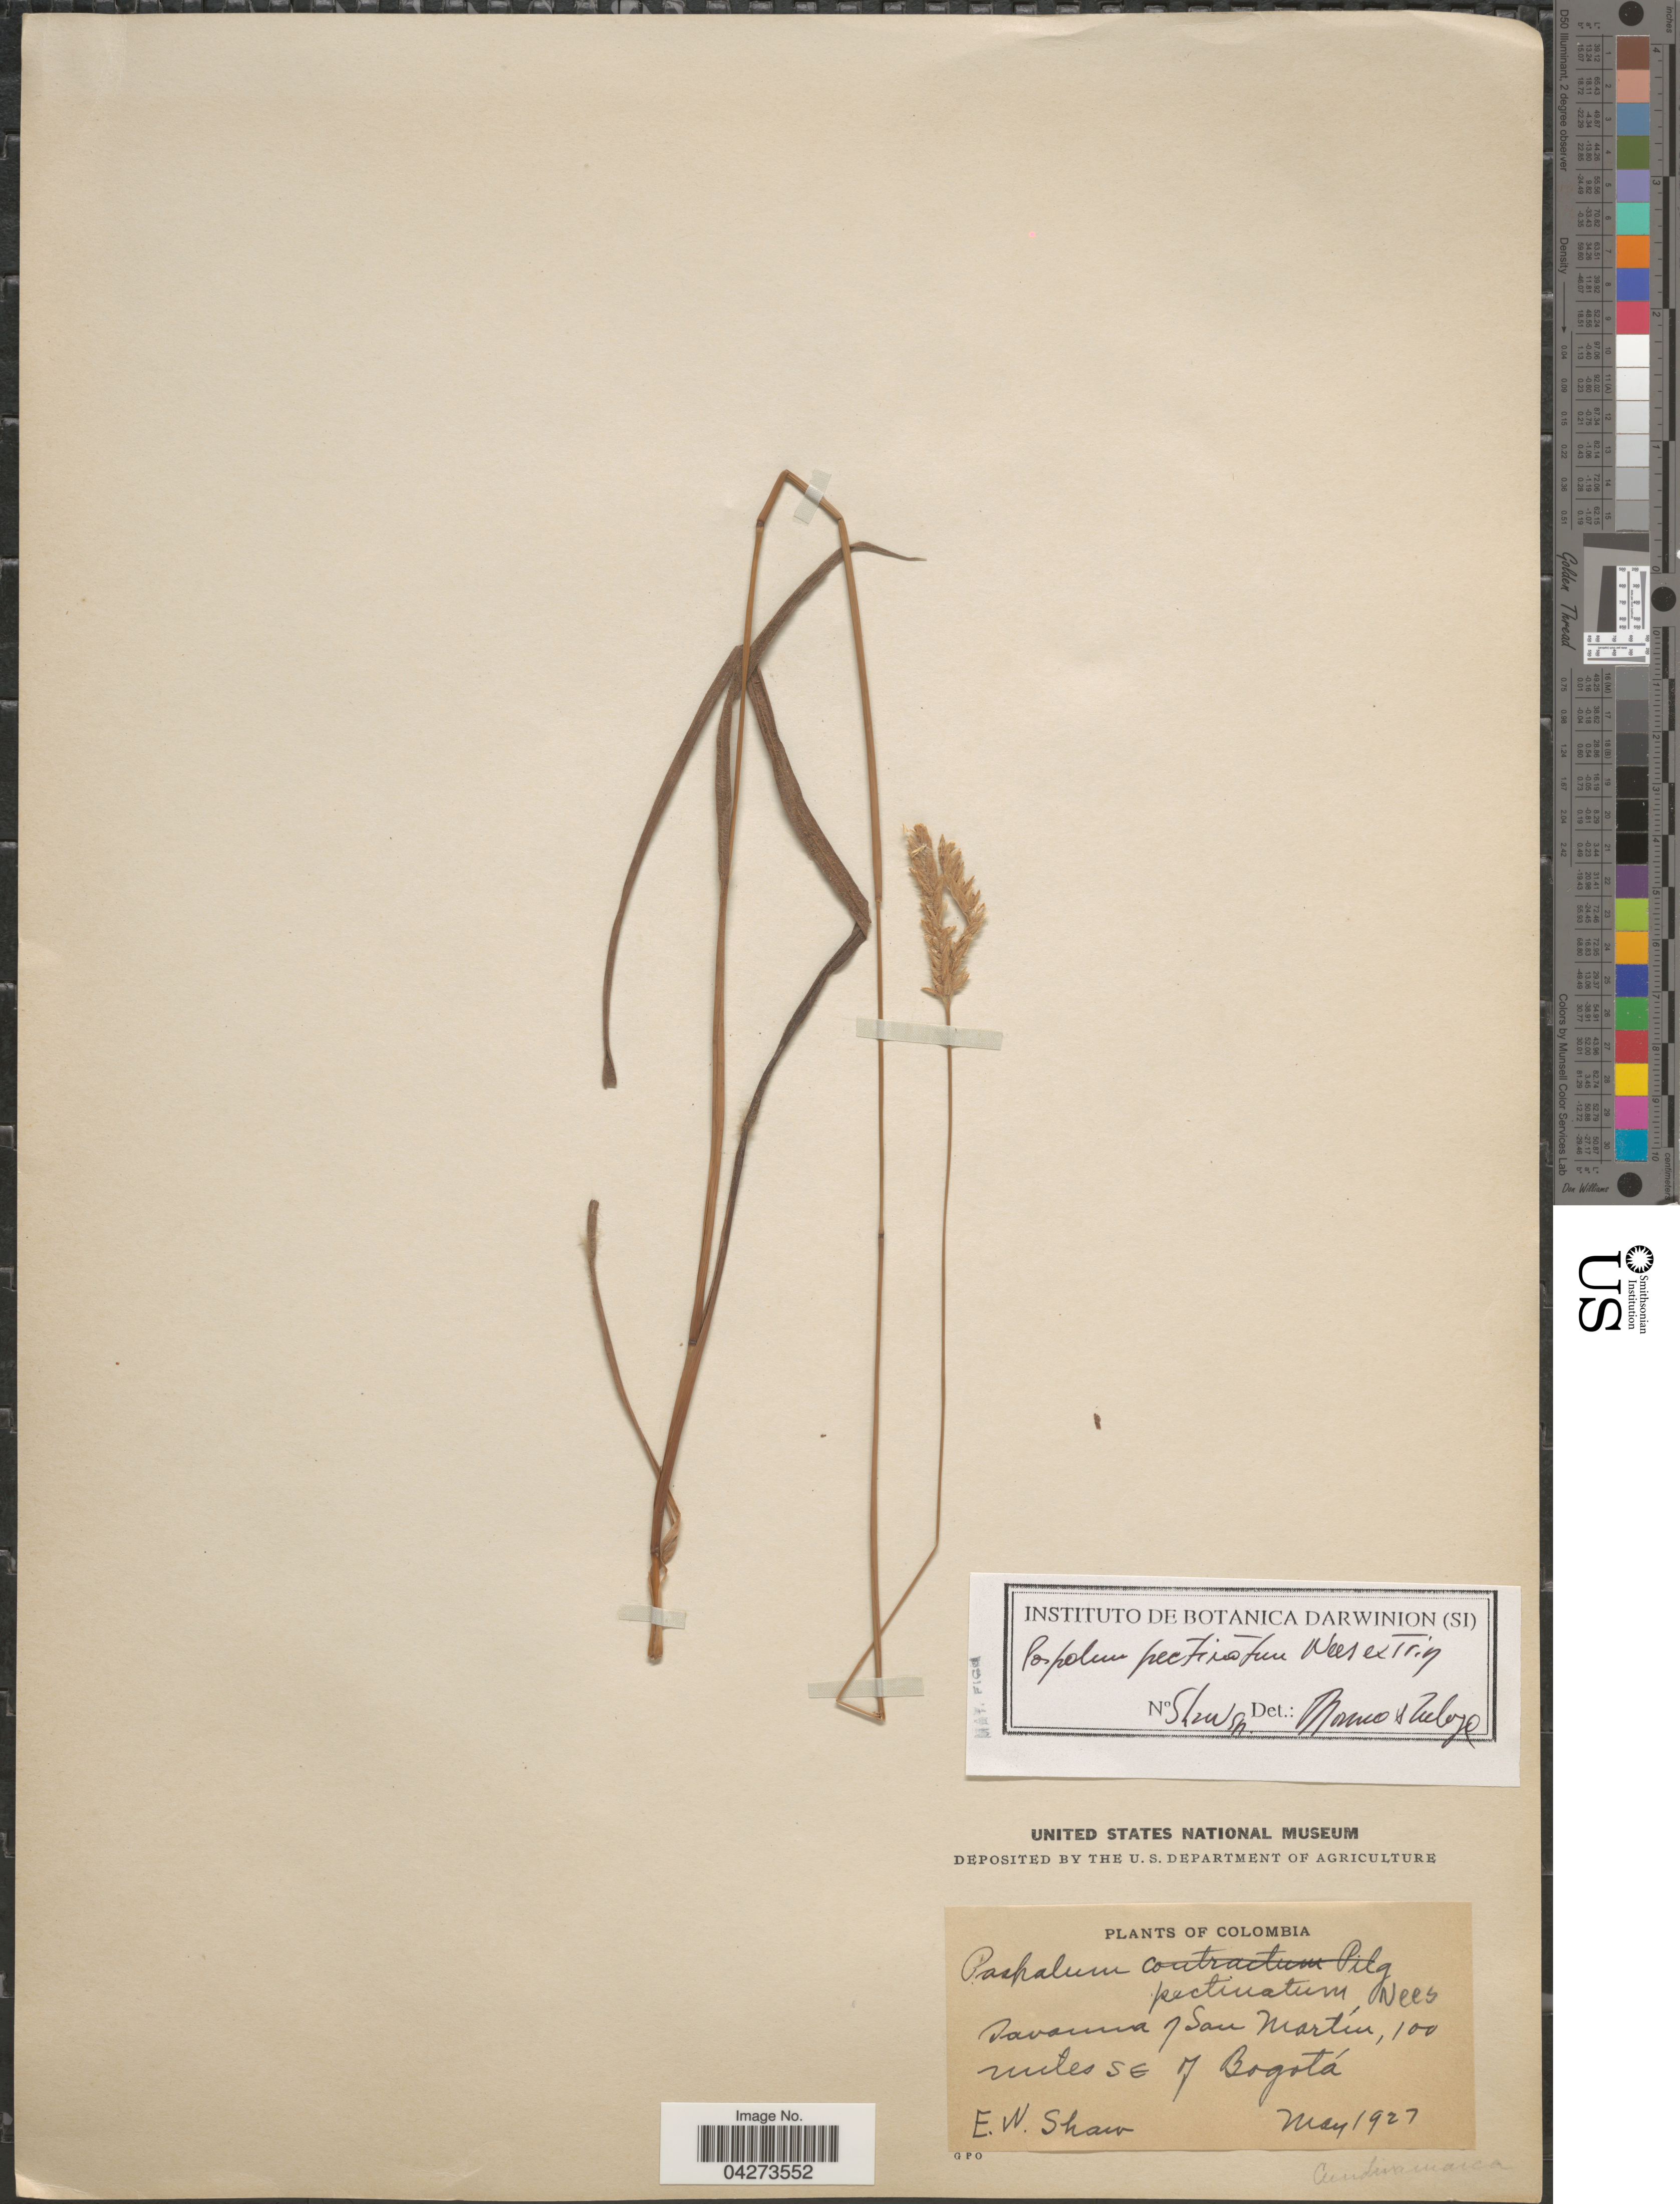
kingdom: Plantae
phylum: Tracheophyta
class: Liliopsida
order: Poales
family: Poaceae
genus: Paspalum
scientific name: Paspalum pectinatum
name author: Nees ex Trin.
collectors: E. W. Shaw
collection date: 1927-05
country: Colombia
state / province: Cundinamarca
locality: Savanna of San Martín, 100 miles SE of Bogotá.